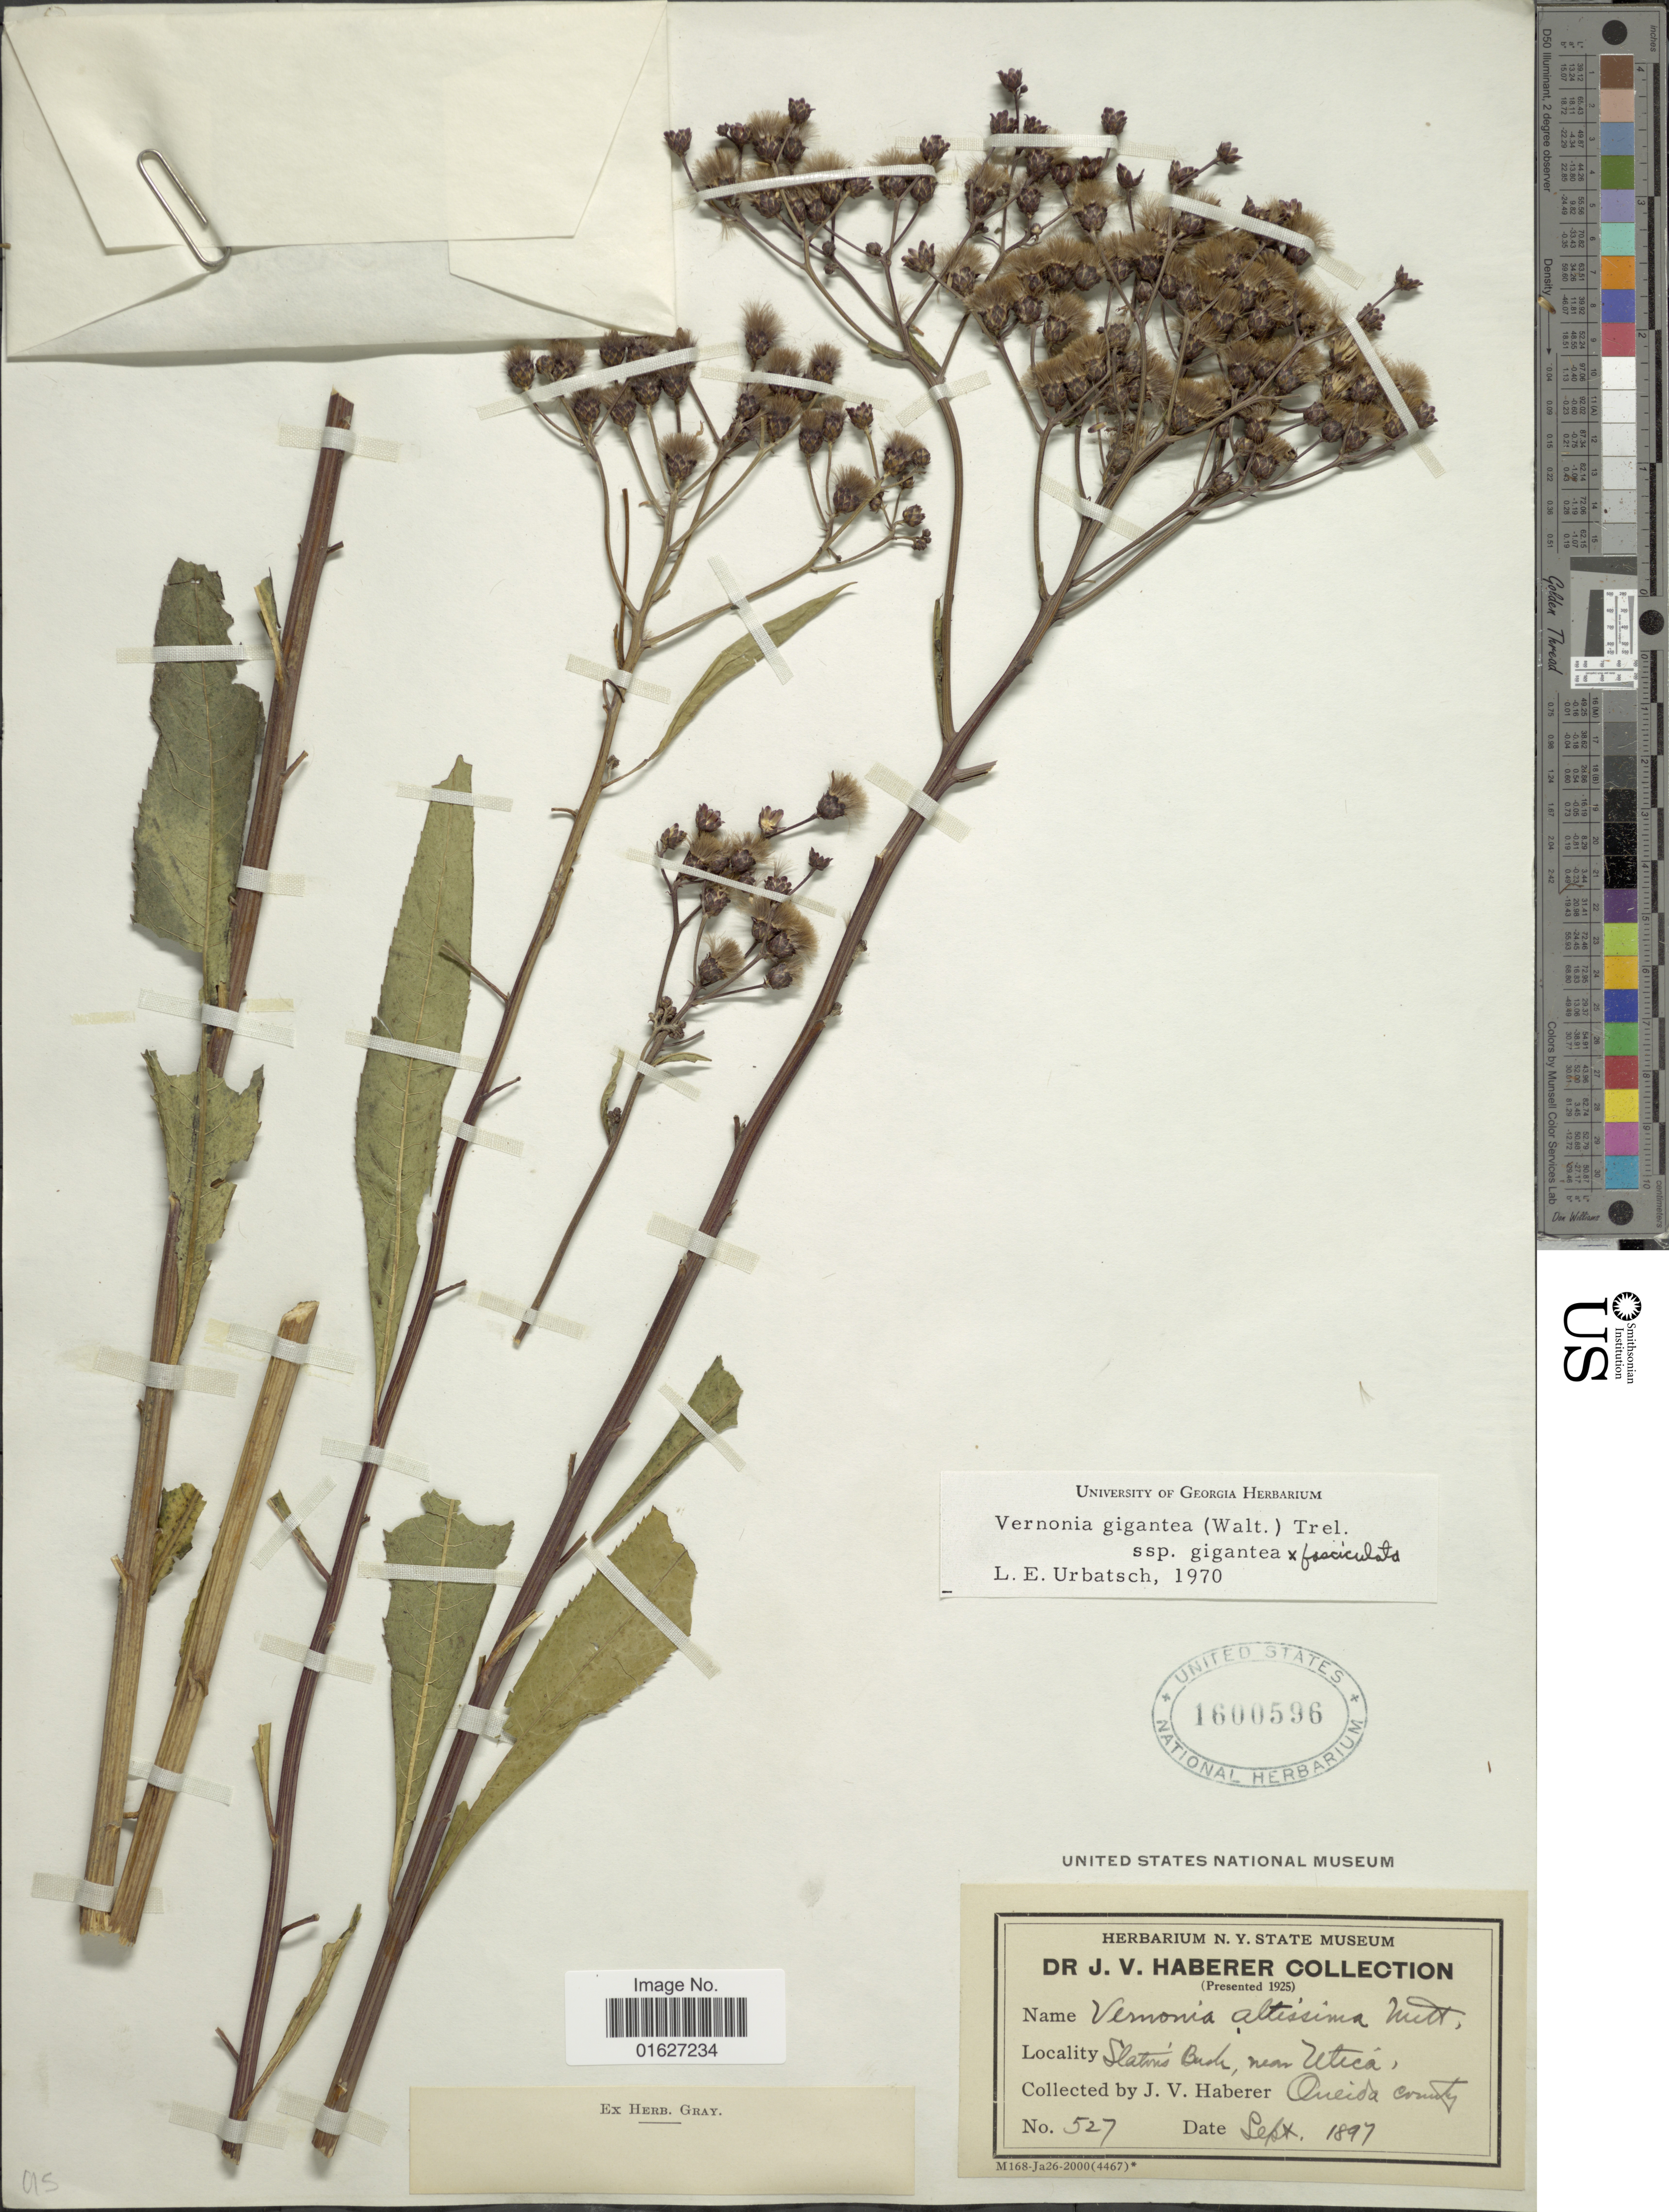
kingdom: Plantae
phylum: Tracheophyta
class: Magnoliopsida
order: Asterales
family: Asteraceae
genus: Vernonia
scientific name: Vernonia gigantea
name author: (Walter) Trel.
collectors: J. V. Haberer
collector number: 527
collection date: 1897-09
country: United States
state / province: New York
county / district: Oneida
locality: Statins Bush, Near Utica. Oneida County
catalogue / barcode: US 1600596